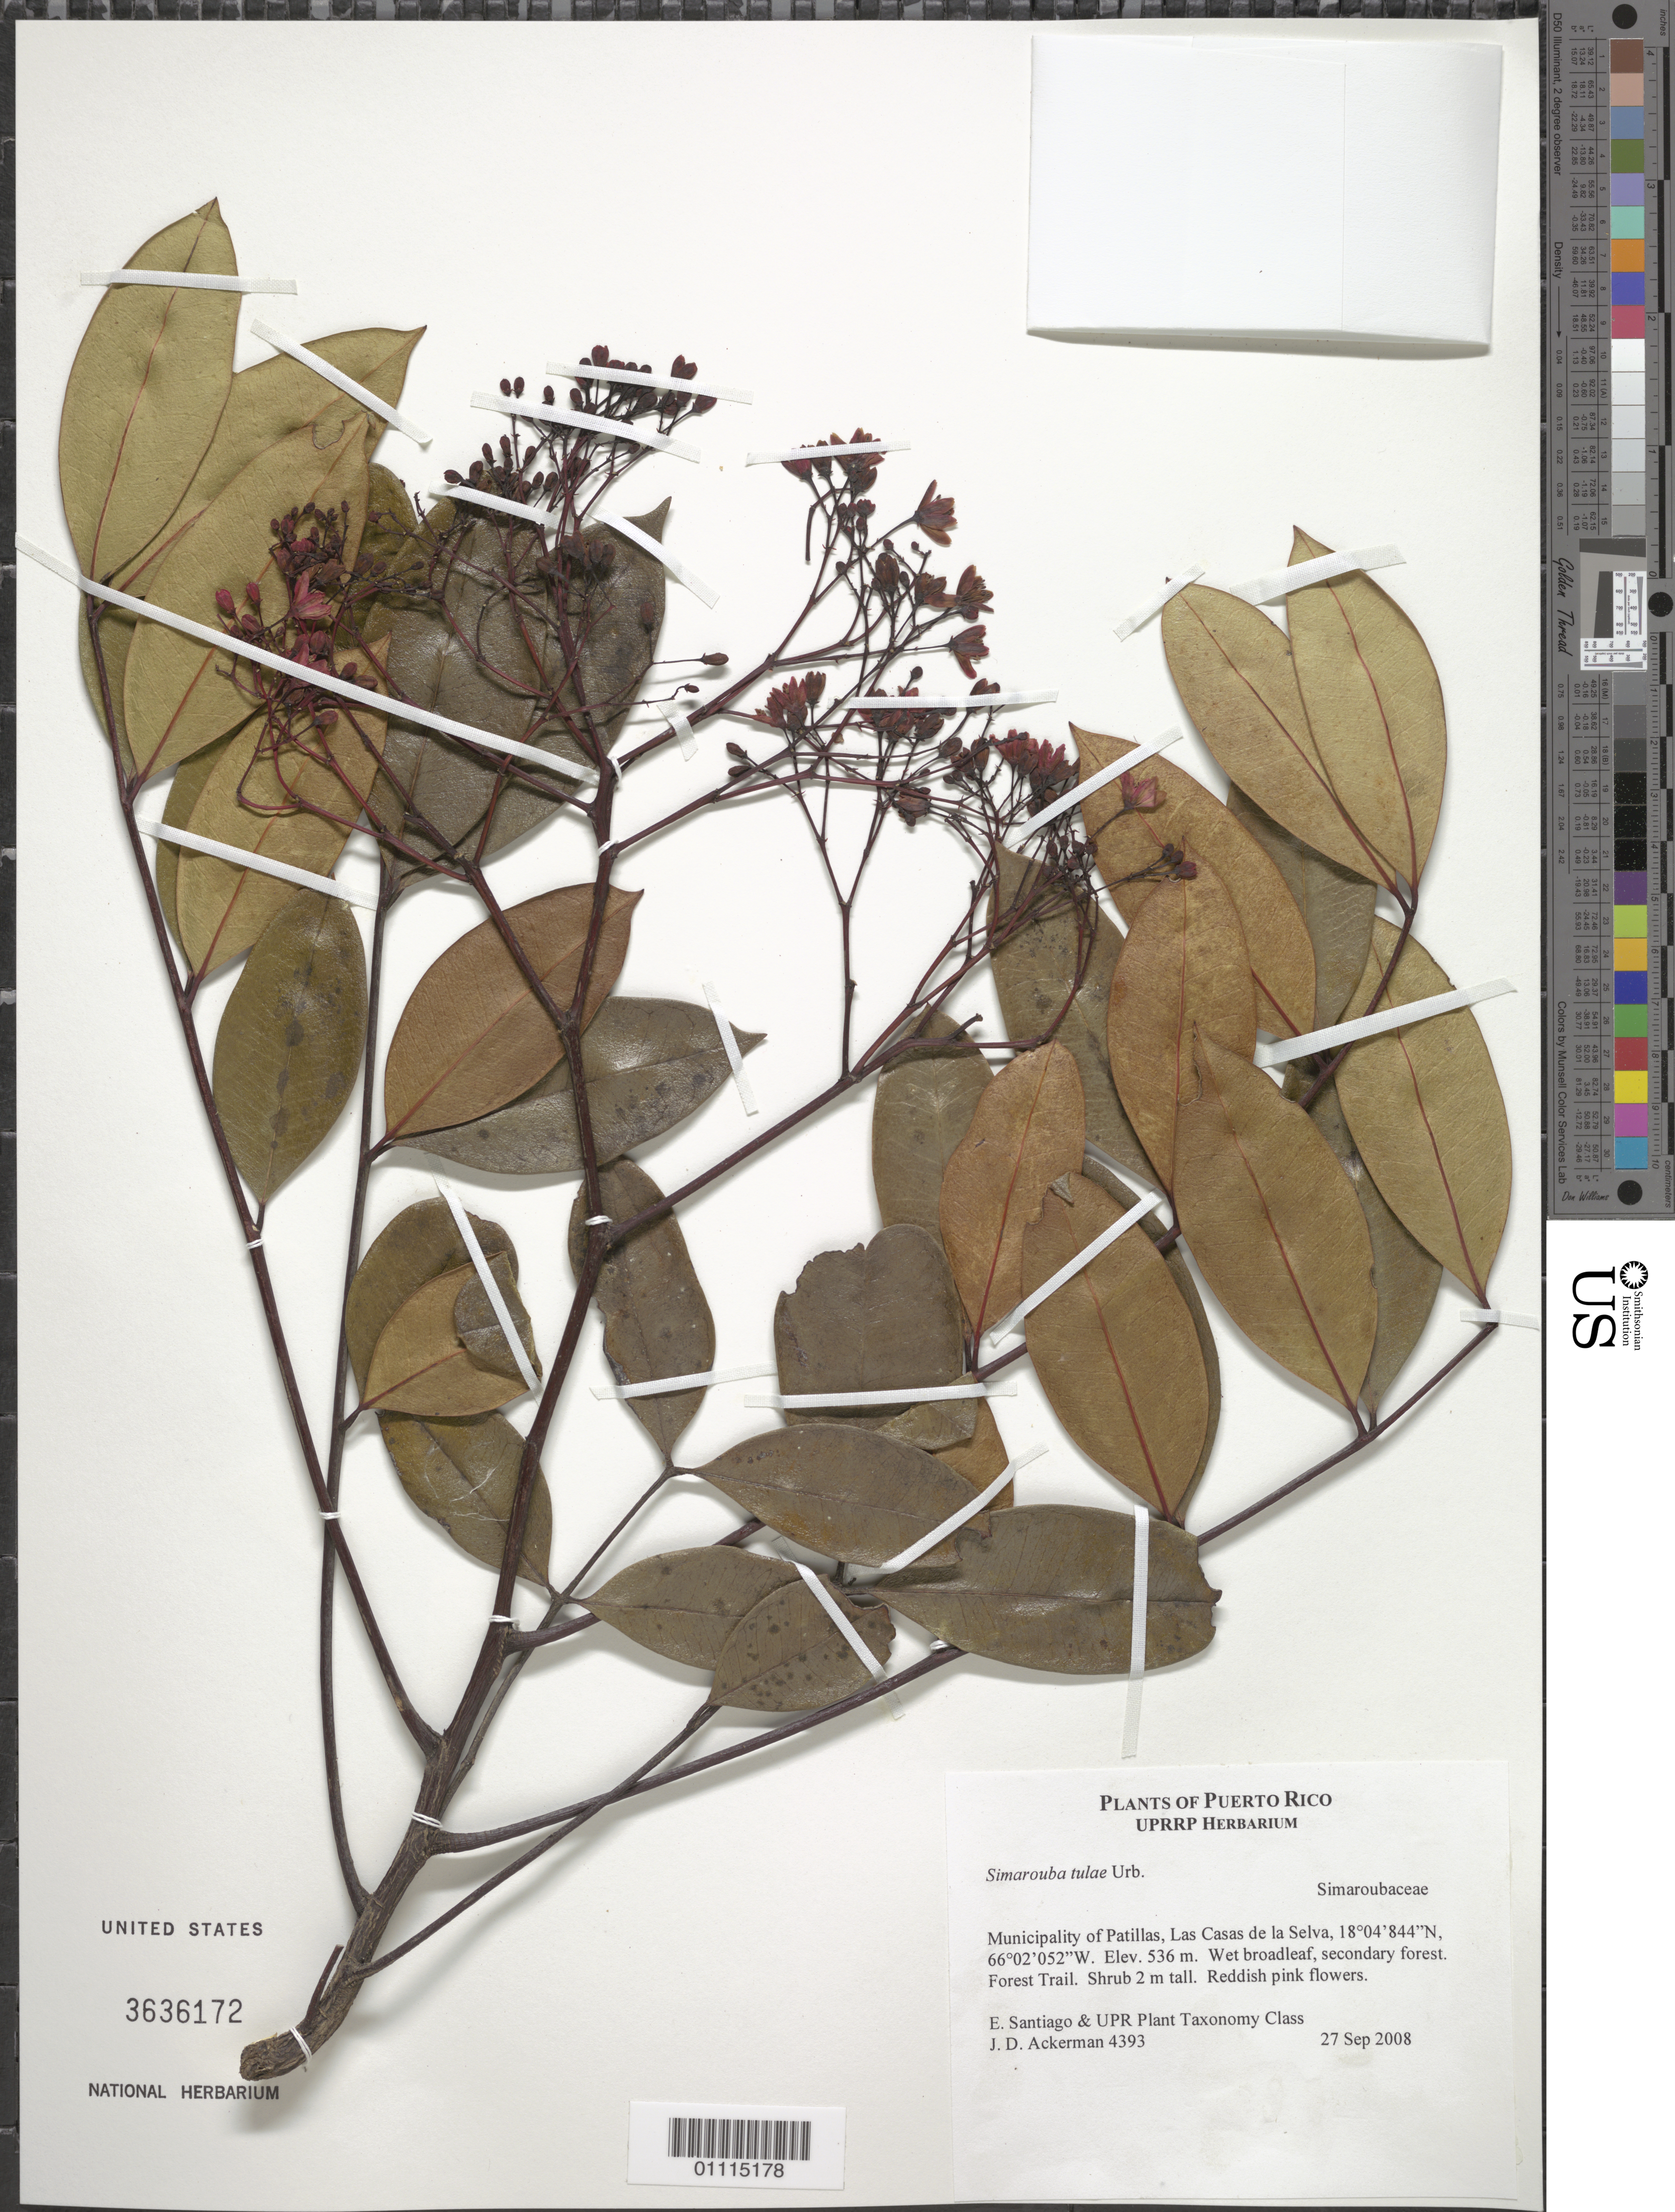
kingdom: Plantae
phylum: Tracheophyta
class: Magnoliopsida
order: Sapindales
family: Simaroubaceae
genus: Simarouba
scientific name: Simarouba tulae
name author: Urb.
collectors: J. D. Ackerman et al.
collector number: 4393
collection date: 2008-09-27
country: Puerto Rico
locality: Mun. Patillas, Las Casas de la Selva.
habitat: Wet broadleaf, secondary forest. Forest trail.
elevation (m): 536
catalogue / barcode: US 3636172